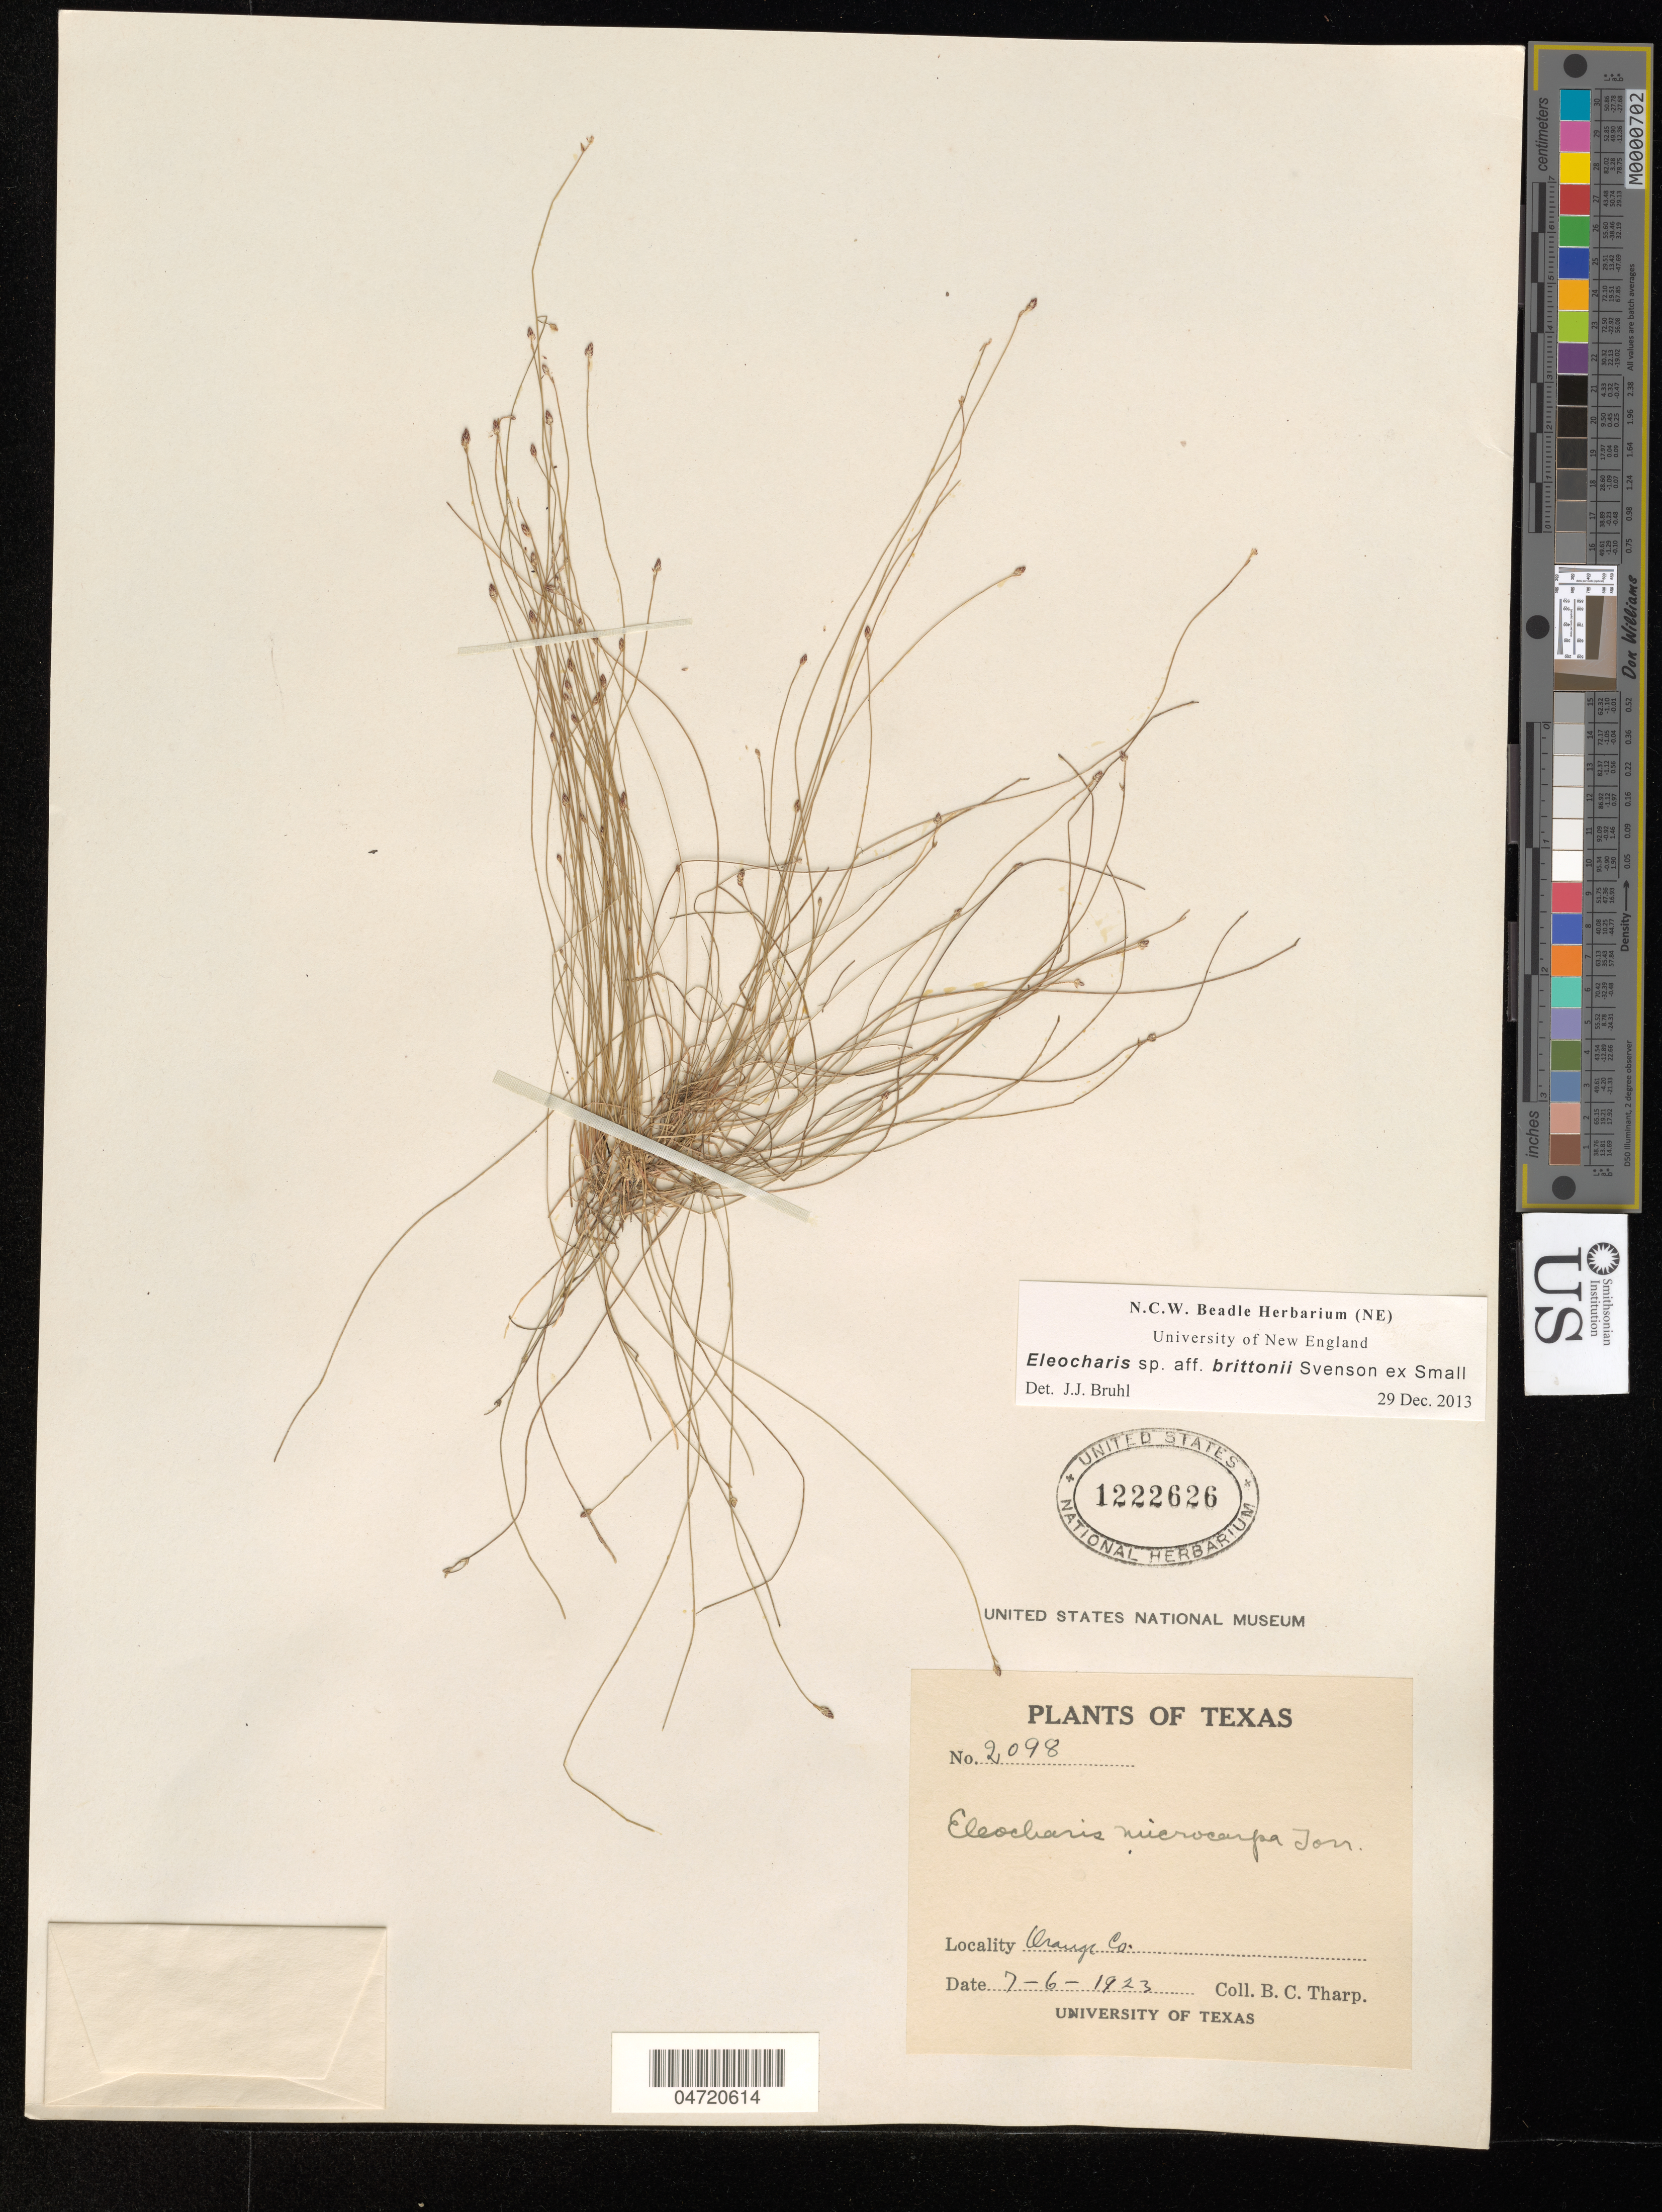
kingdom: Plantae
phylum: Tracheophyta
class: Liliopsida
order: Poales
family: Cyperaceae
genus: Eleocharis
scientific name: Eleocharis brittonii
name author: Svenson ex Small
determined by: Bruhl, J. J., (NE), University of New England (AUSTRALIA)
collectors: B. C. Tharp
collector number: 2098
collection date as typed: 06 Jul 1923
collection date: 1923-07-06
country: United States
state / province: Texas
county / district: Orange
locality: Orange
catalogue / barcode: US 1222626